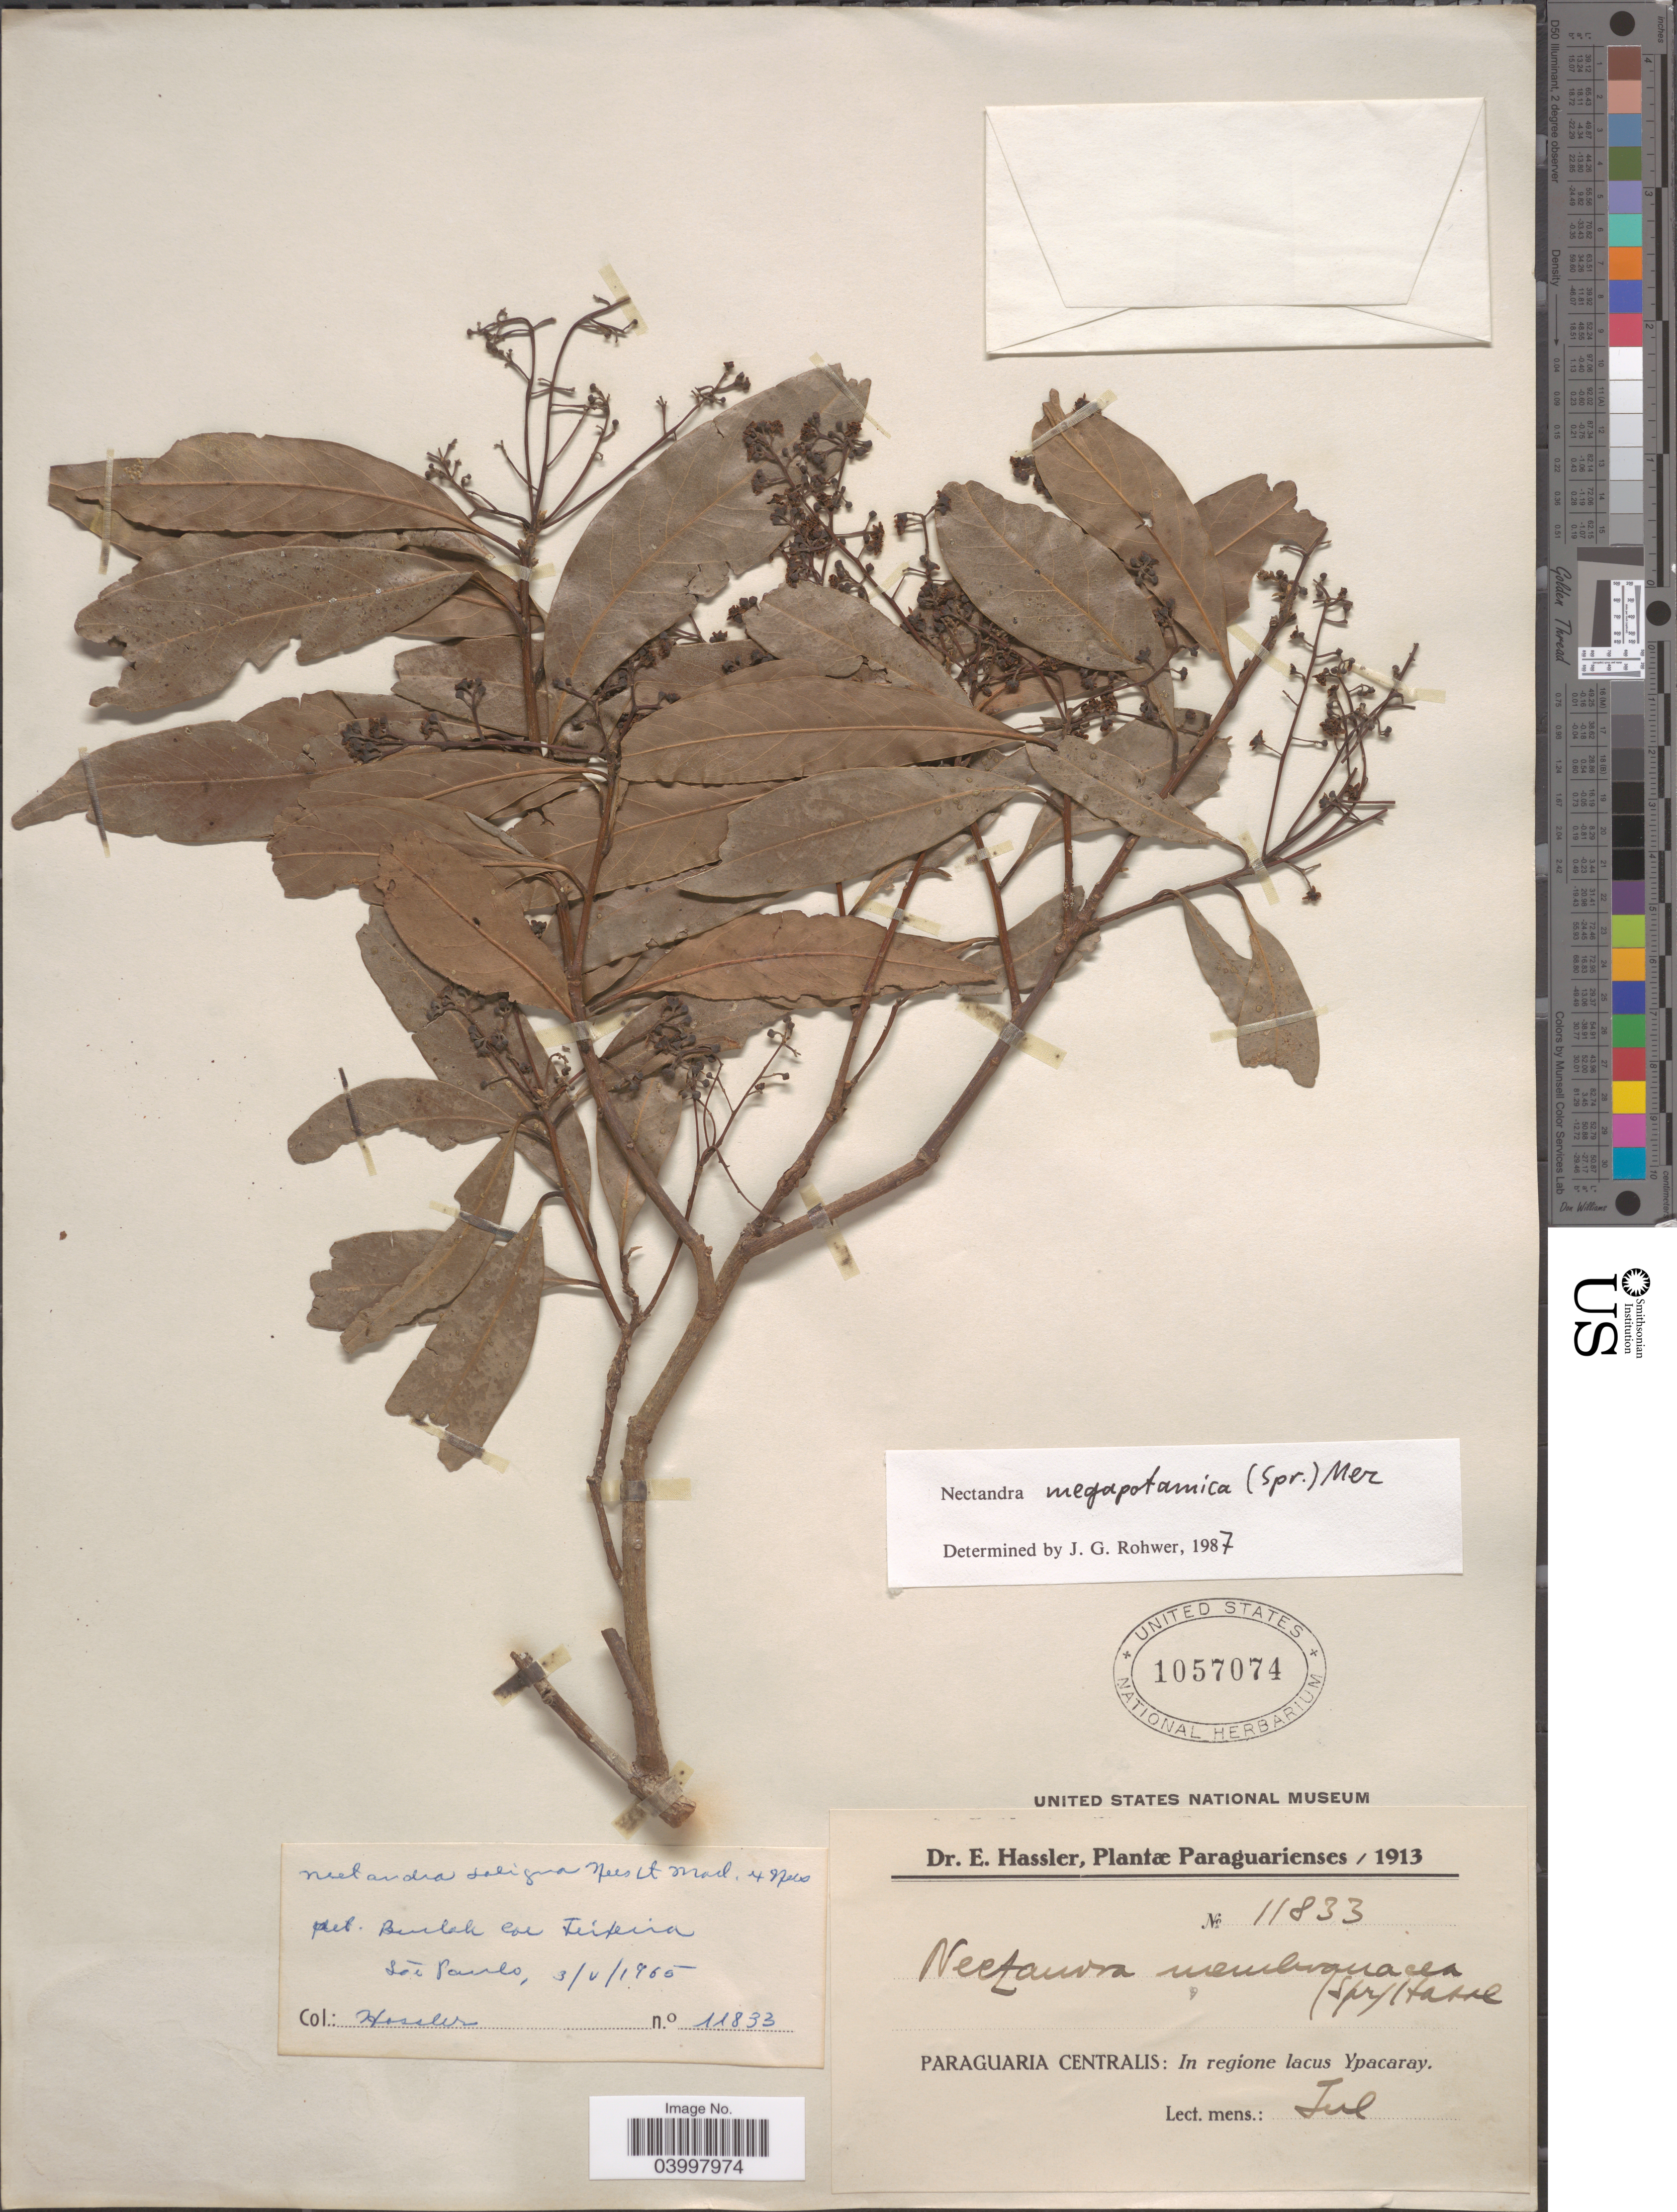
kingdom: Plantae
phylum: Tracheophyta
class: Magnoliopsida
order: Laurales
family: Lauraceae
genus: Nectandra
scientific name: Nectandra megapotamica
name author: Mez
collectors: E. Hassler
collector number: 11833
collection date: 1913-07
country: Paraguay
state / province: Paraguari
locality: Paraguaria Centralis: In regione lacus Ypacaray.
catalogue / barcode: US 1057074